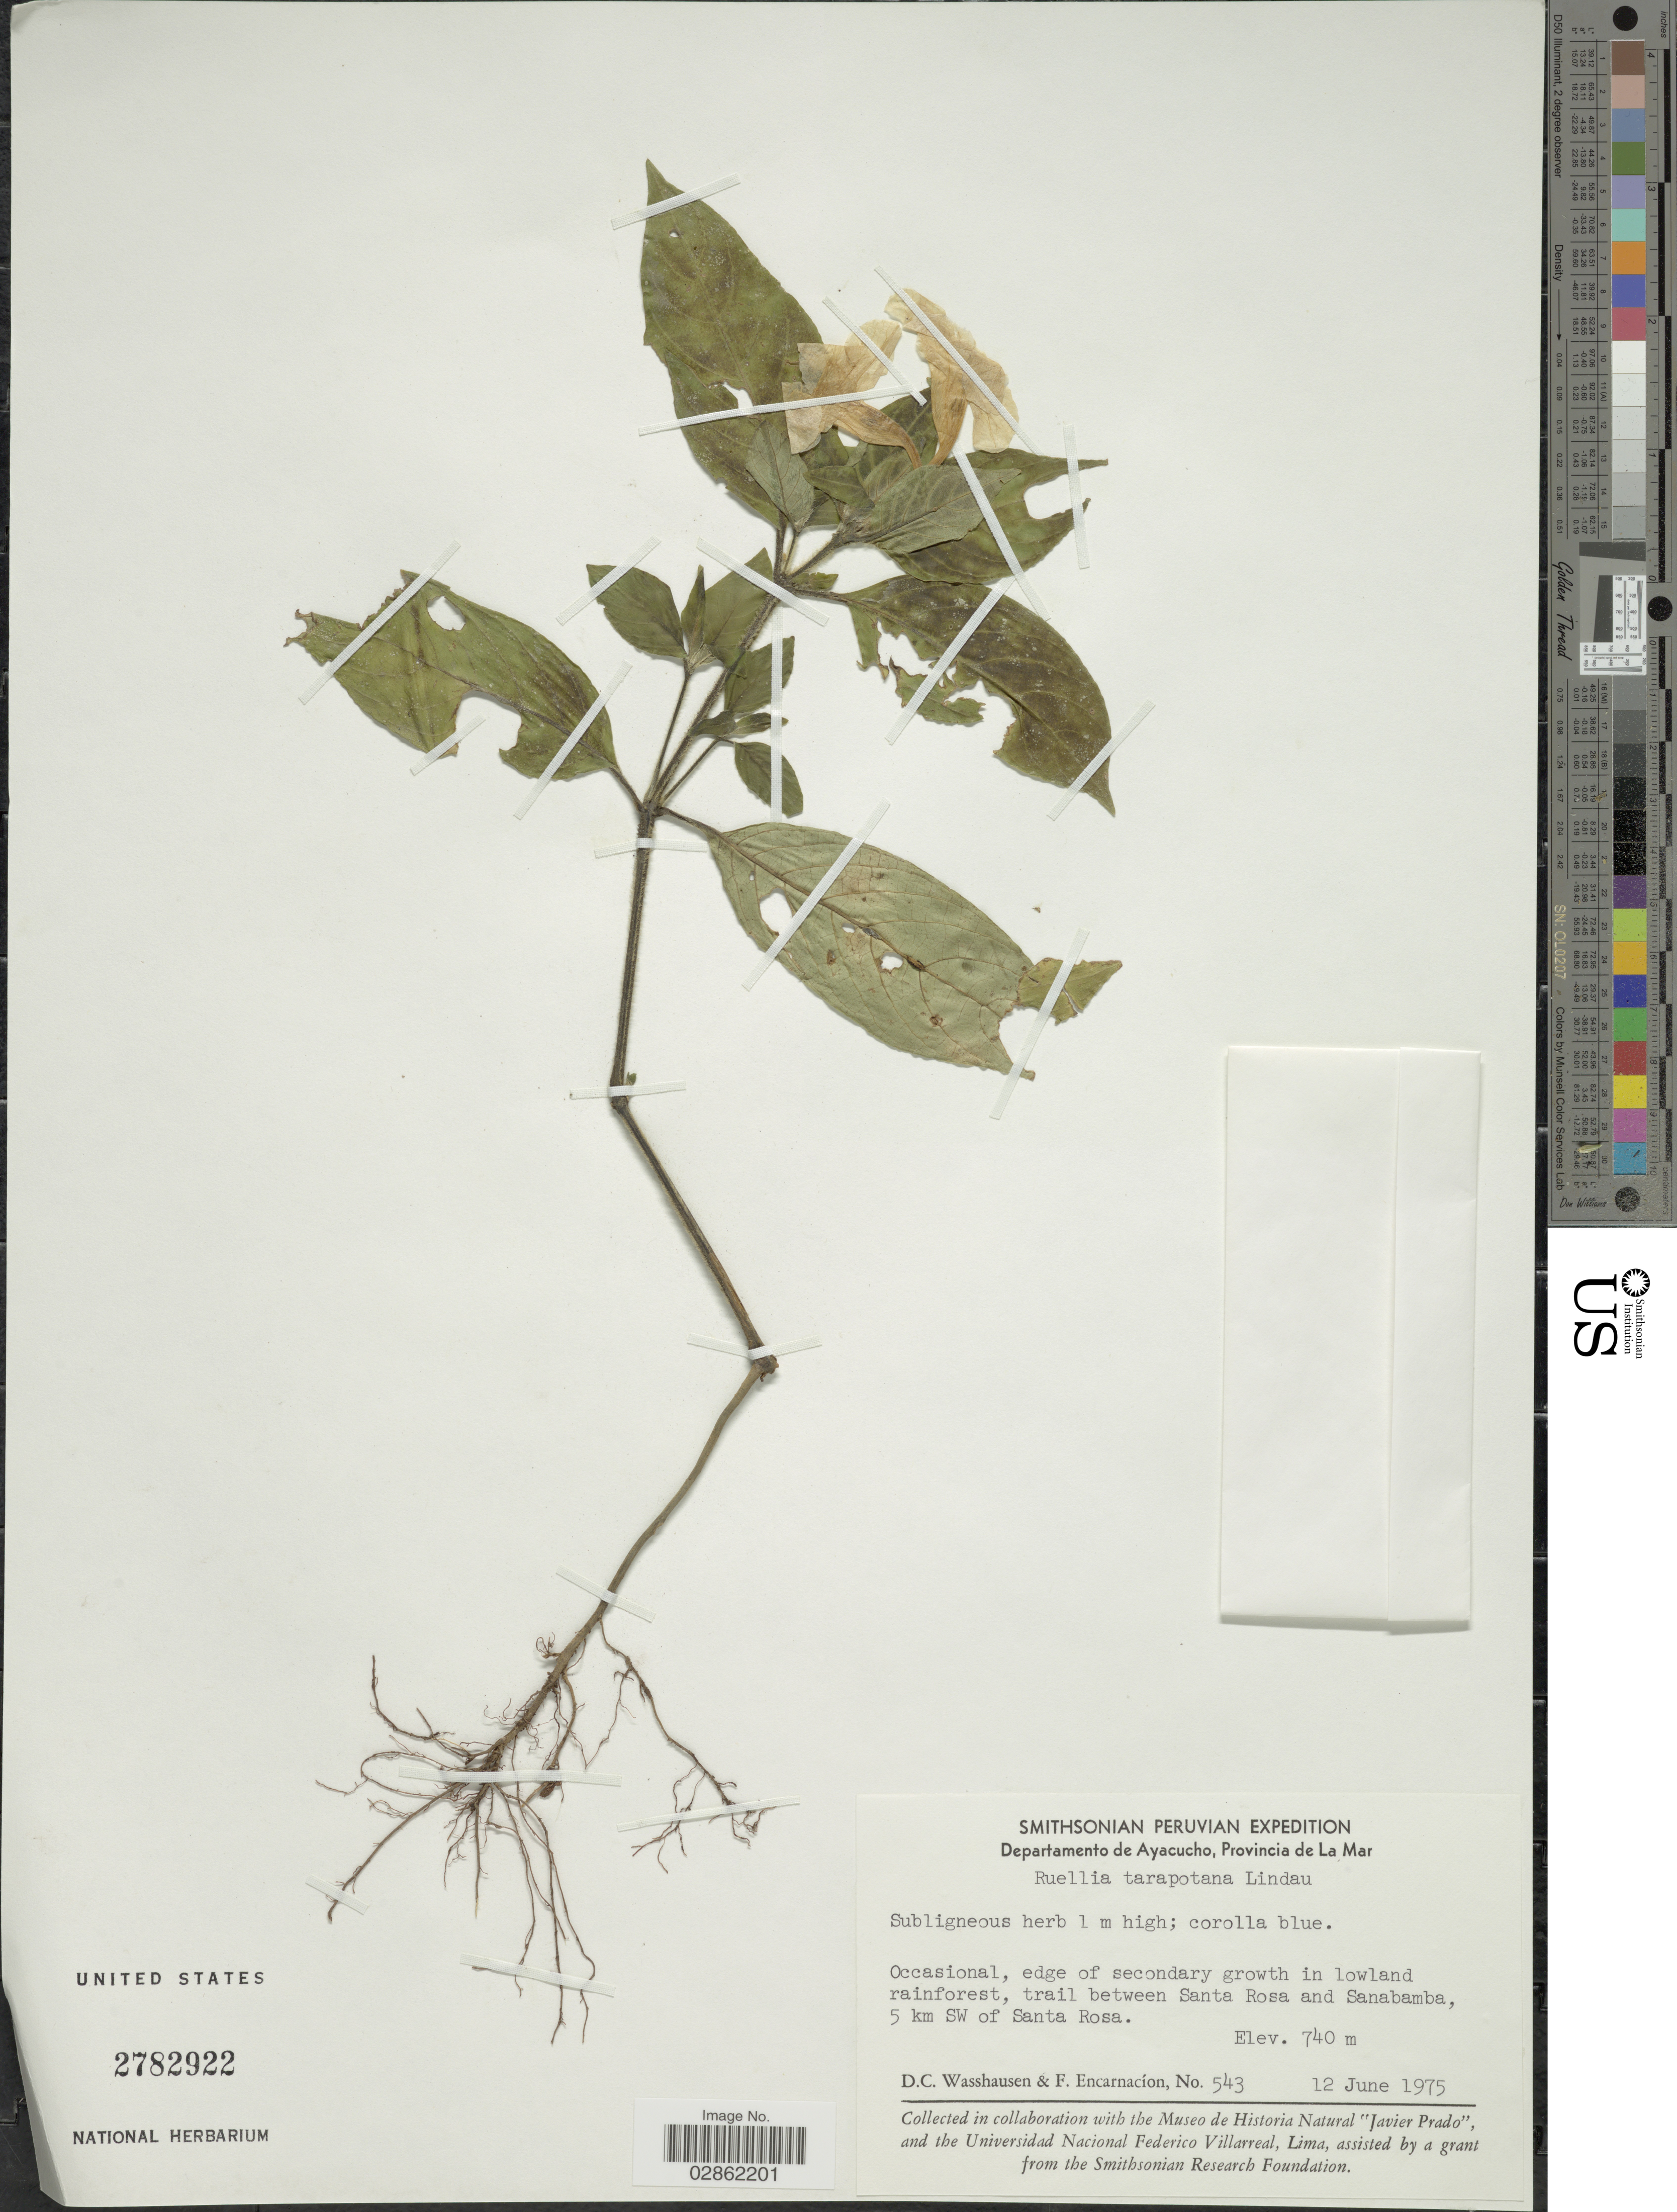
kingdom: Plantae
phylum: Tracheophyta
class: Magnoliopsida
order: Lamiales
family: Acanthaceae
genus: Ruellia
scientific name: Ruellia tarapotana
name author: Lindau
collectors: D. C. Wasshausen & F. Encarnación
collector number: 543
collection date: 1975-06-12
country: Peru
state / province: Ayacucho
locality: Departamento de Ayacucho, Provincia de La Mar, trail between Santa Rosa and Sanabamba, 5 km SW of Santa Rosa.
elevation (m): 740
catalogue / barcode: US 2782922